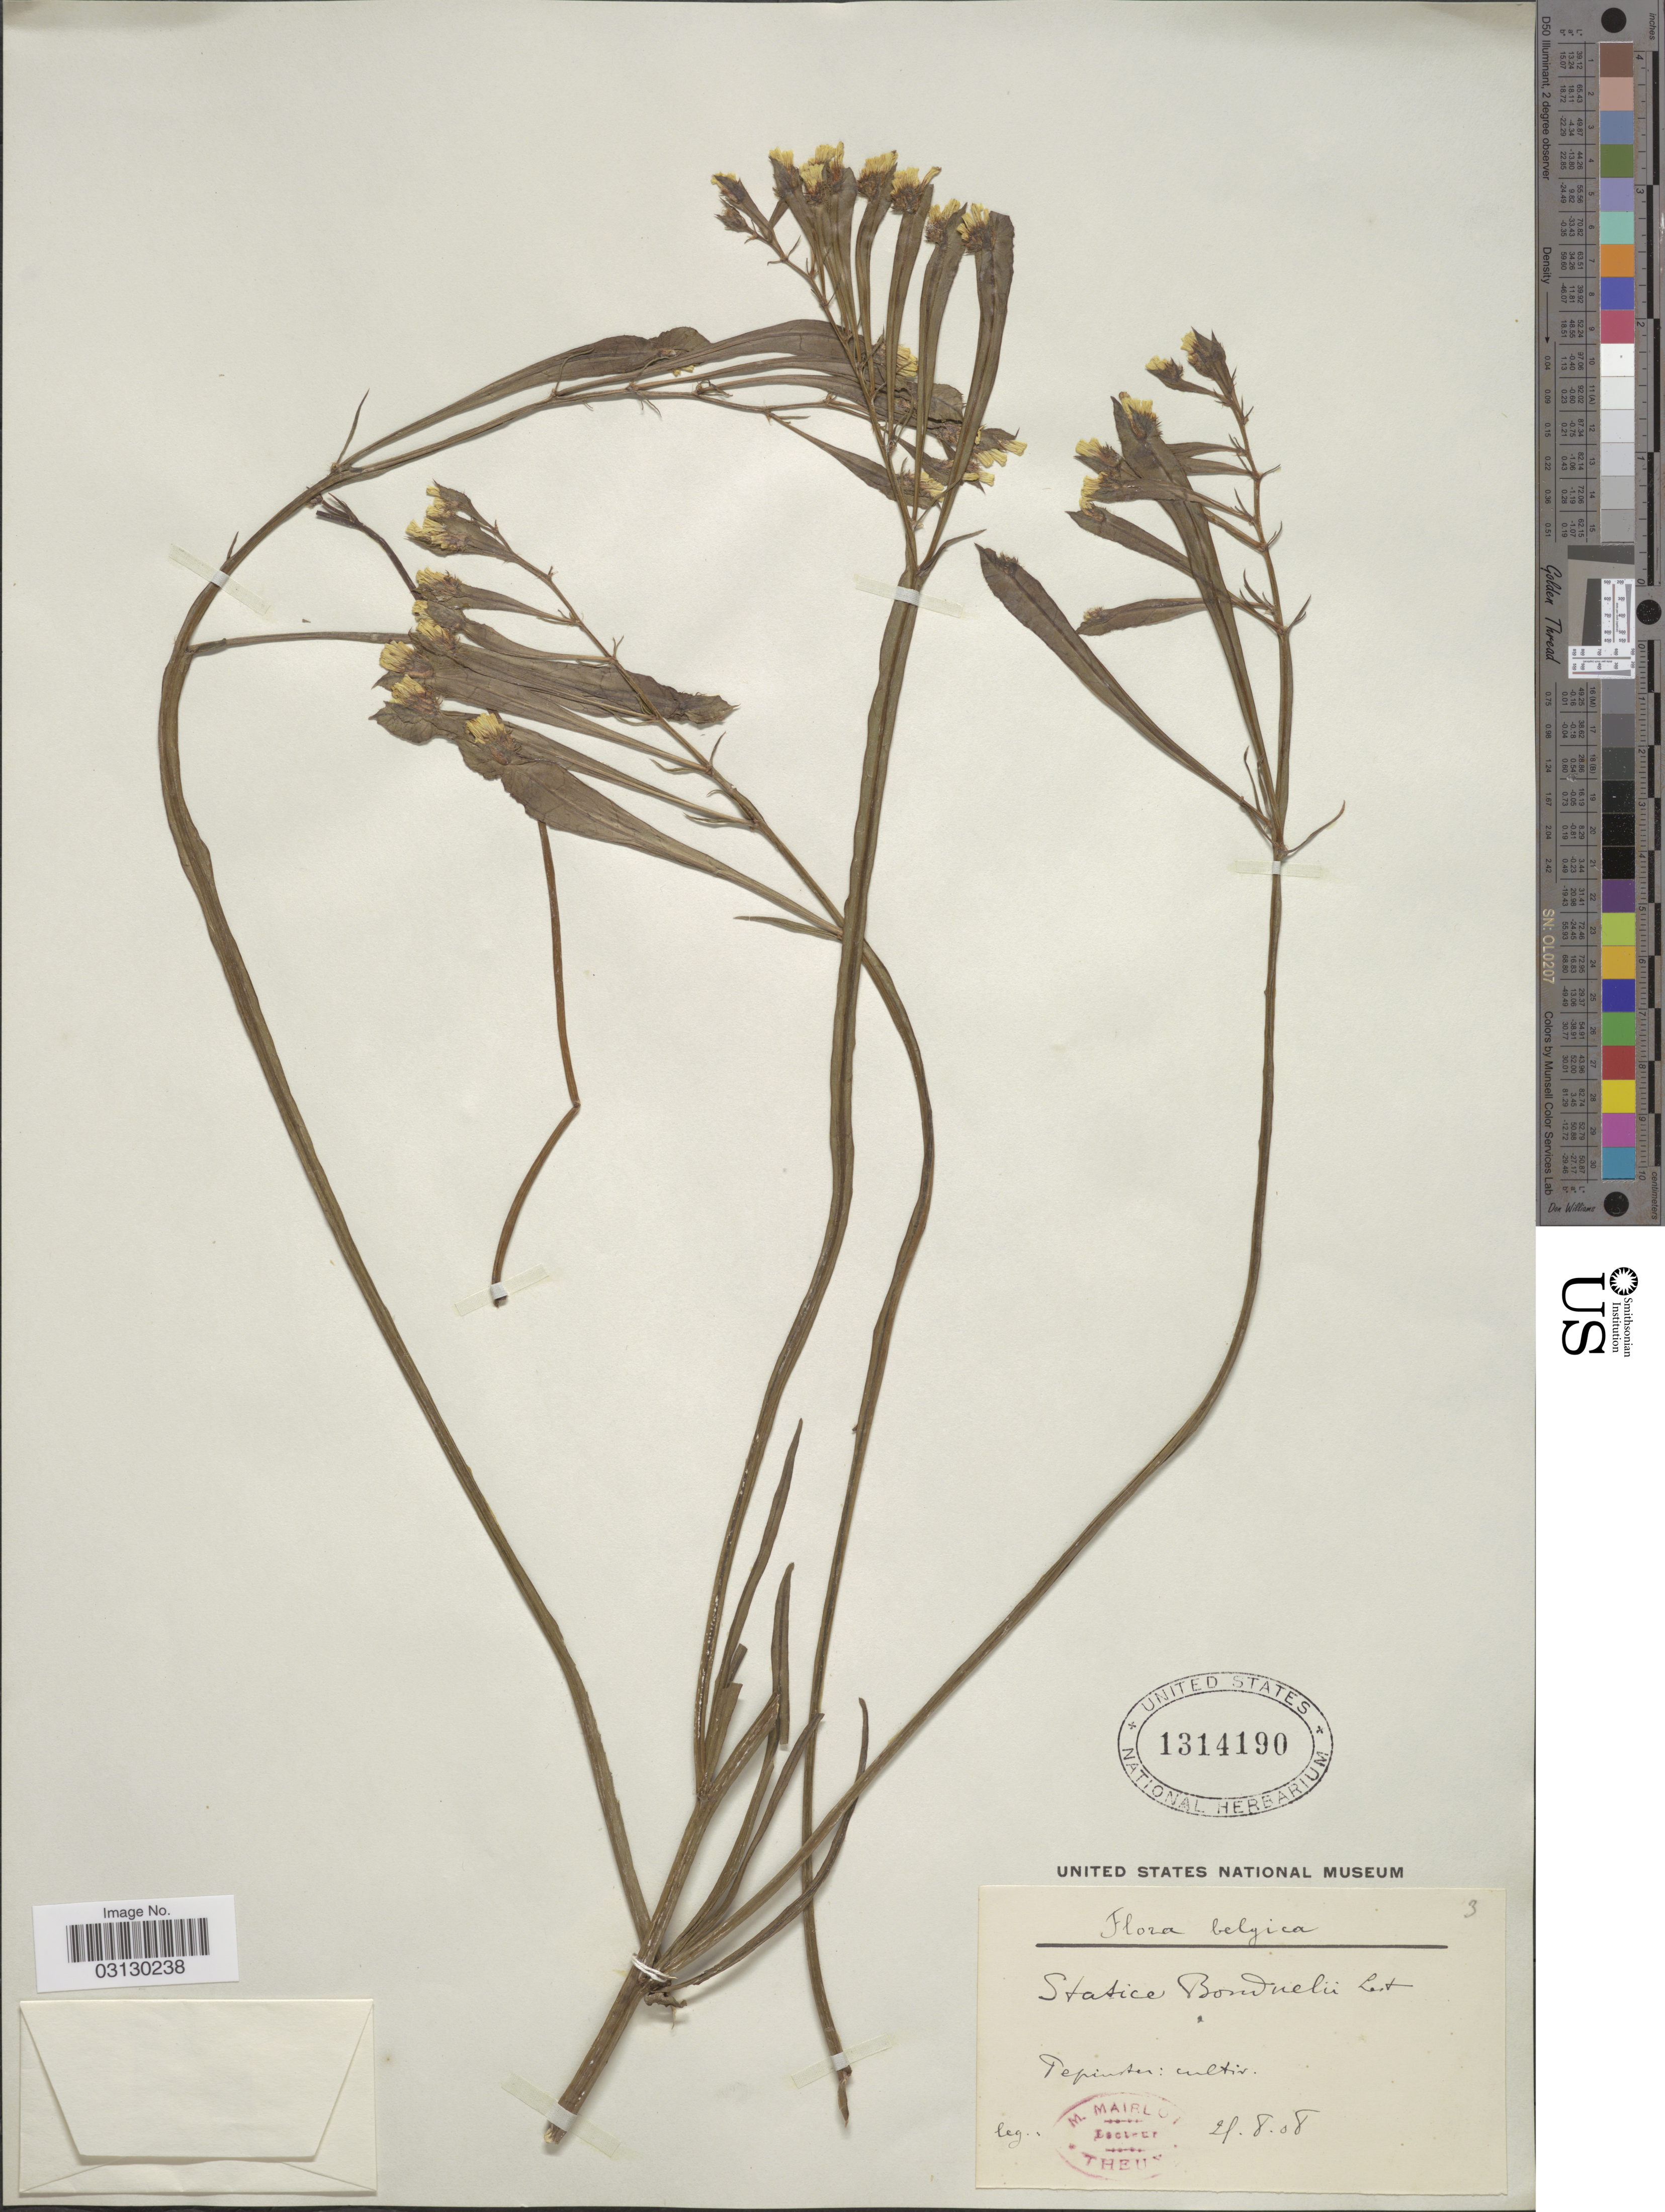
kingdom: Plantae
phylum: Tracheophyta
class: Magnoliopsida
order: Caryophyllales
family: Plumbaginaceae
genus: Limonium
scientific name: Limonium bonducellii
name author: (T.Lestib.) Kuntze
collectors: M. Mairlot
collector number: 3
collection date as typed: Transcribed d/m/y: 4/8/8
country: Belgium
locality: Pepinster.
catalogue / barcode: US 1314190